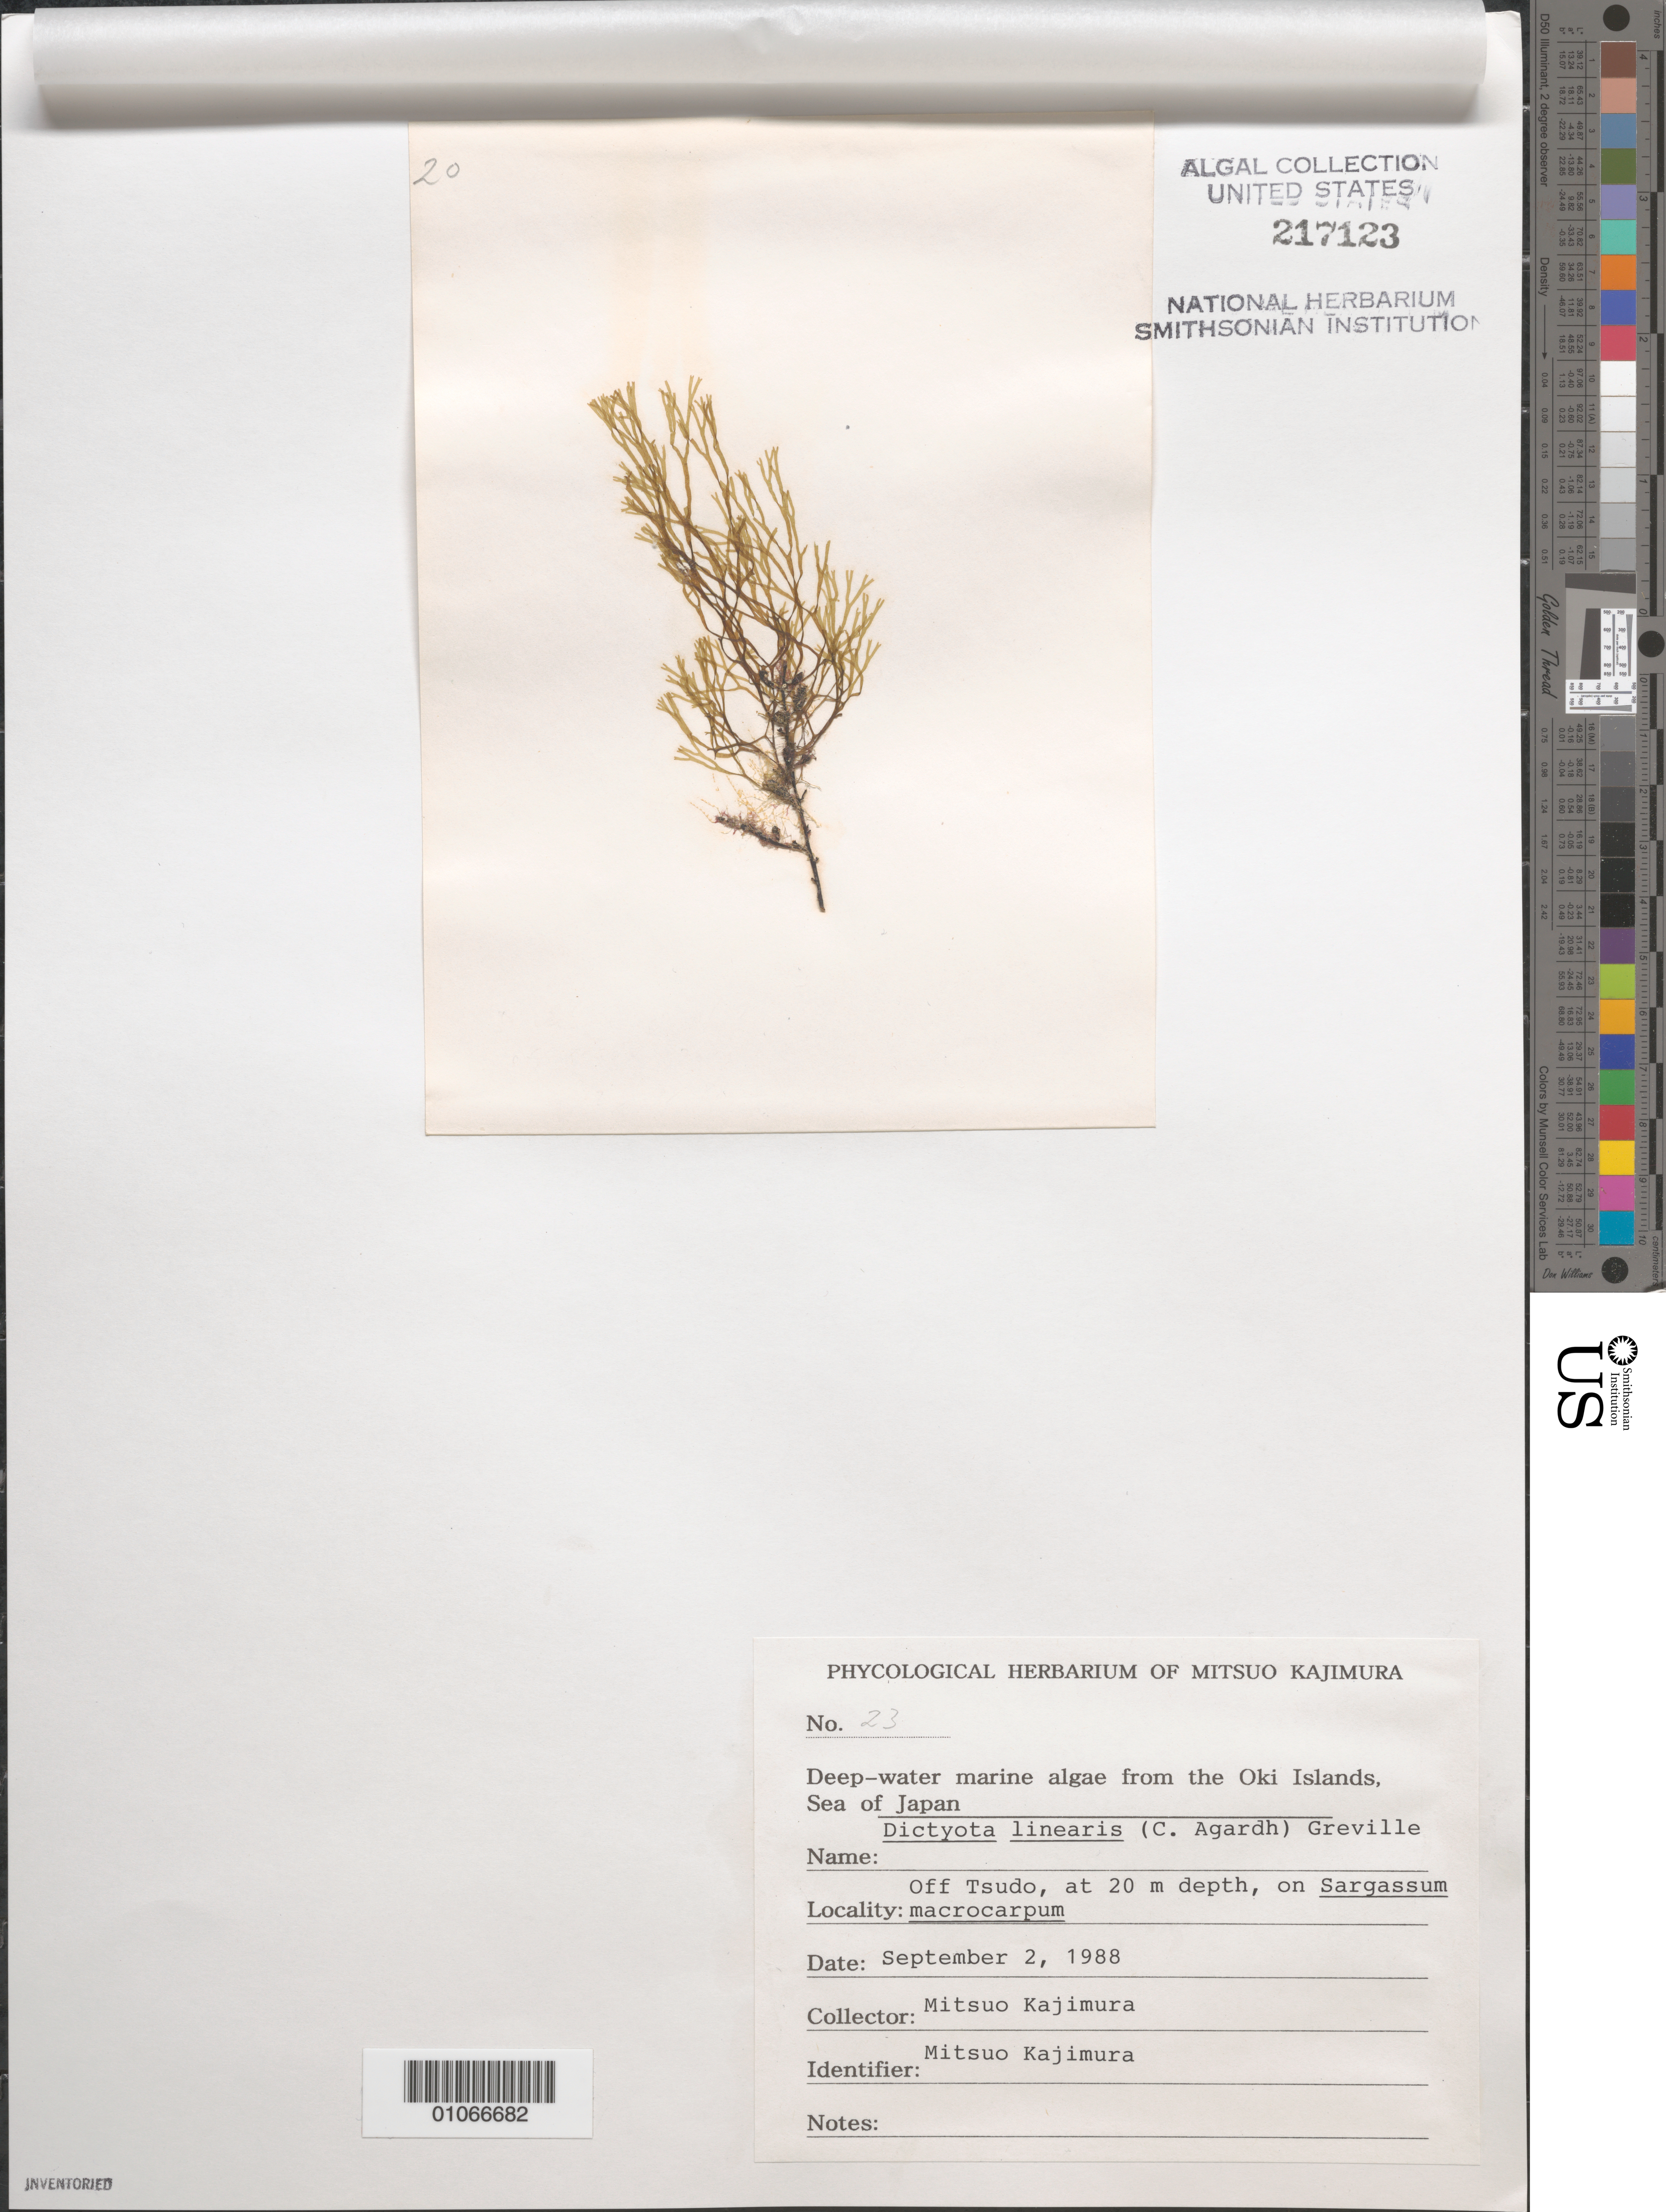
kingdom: Chromista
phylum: Ochrophyta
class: Phaeophyceae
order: Dictyotales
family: Dictyotaceae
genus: Dictyota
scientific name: Dictyota linearis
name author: (C. Agardh) Grev.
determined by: Kajimura, Mitsuo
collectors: M. Kajimura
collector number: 23 & specimen 20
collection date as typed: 02 Sep 1988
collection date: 1988-09-02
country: Japan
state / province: Simane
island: Oki Is.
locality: Off Tsudo [village], Sea of Japan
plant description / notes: Phycologial Herbarium of Mitsuo Kajimura, Deep-water marine algae from the Oki Islands, Sea of Japan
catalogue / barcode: US 217123